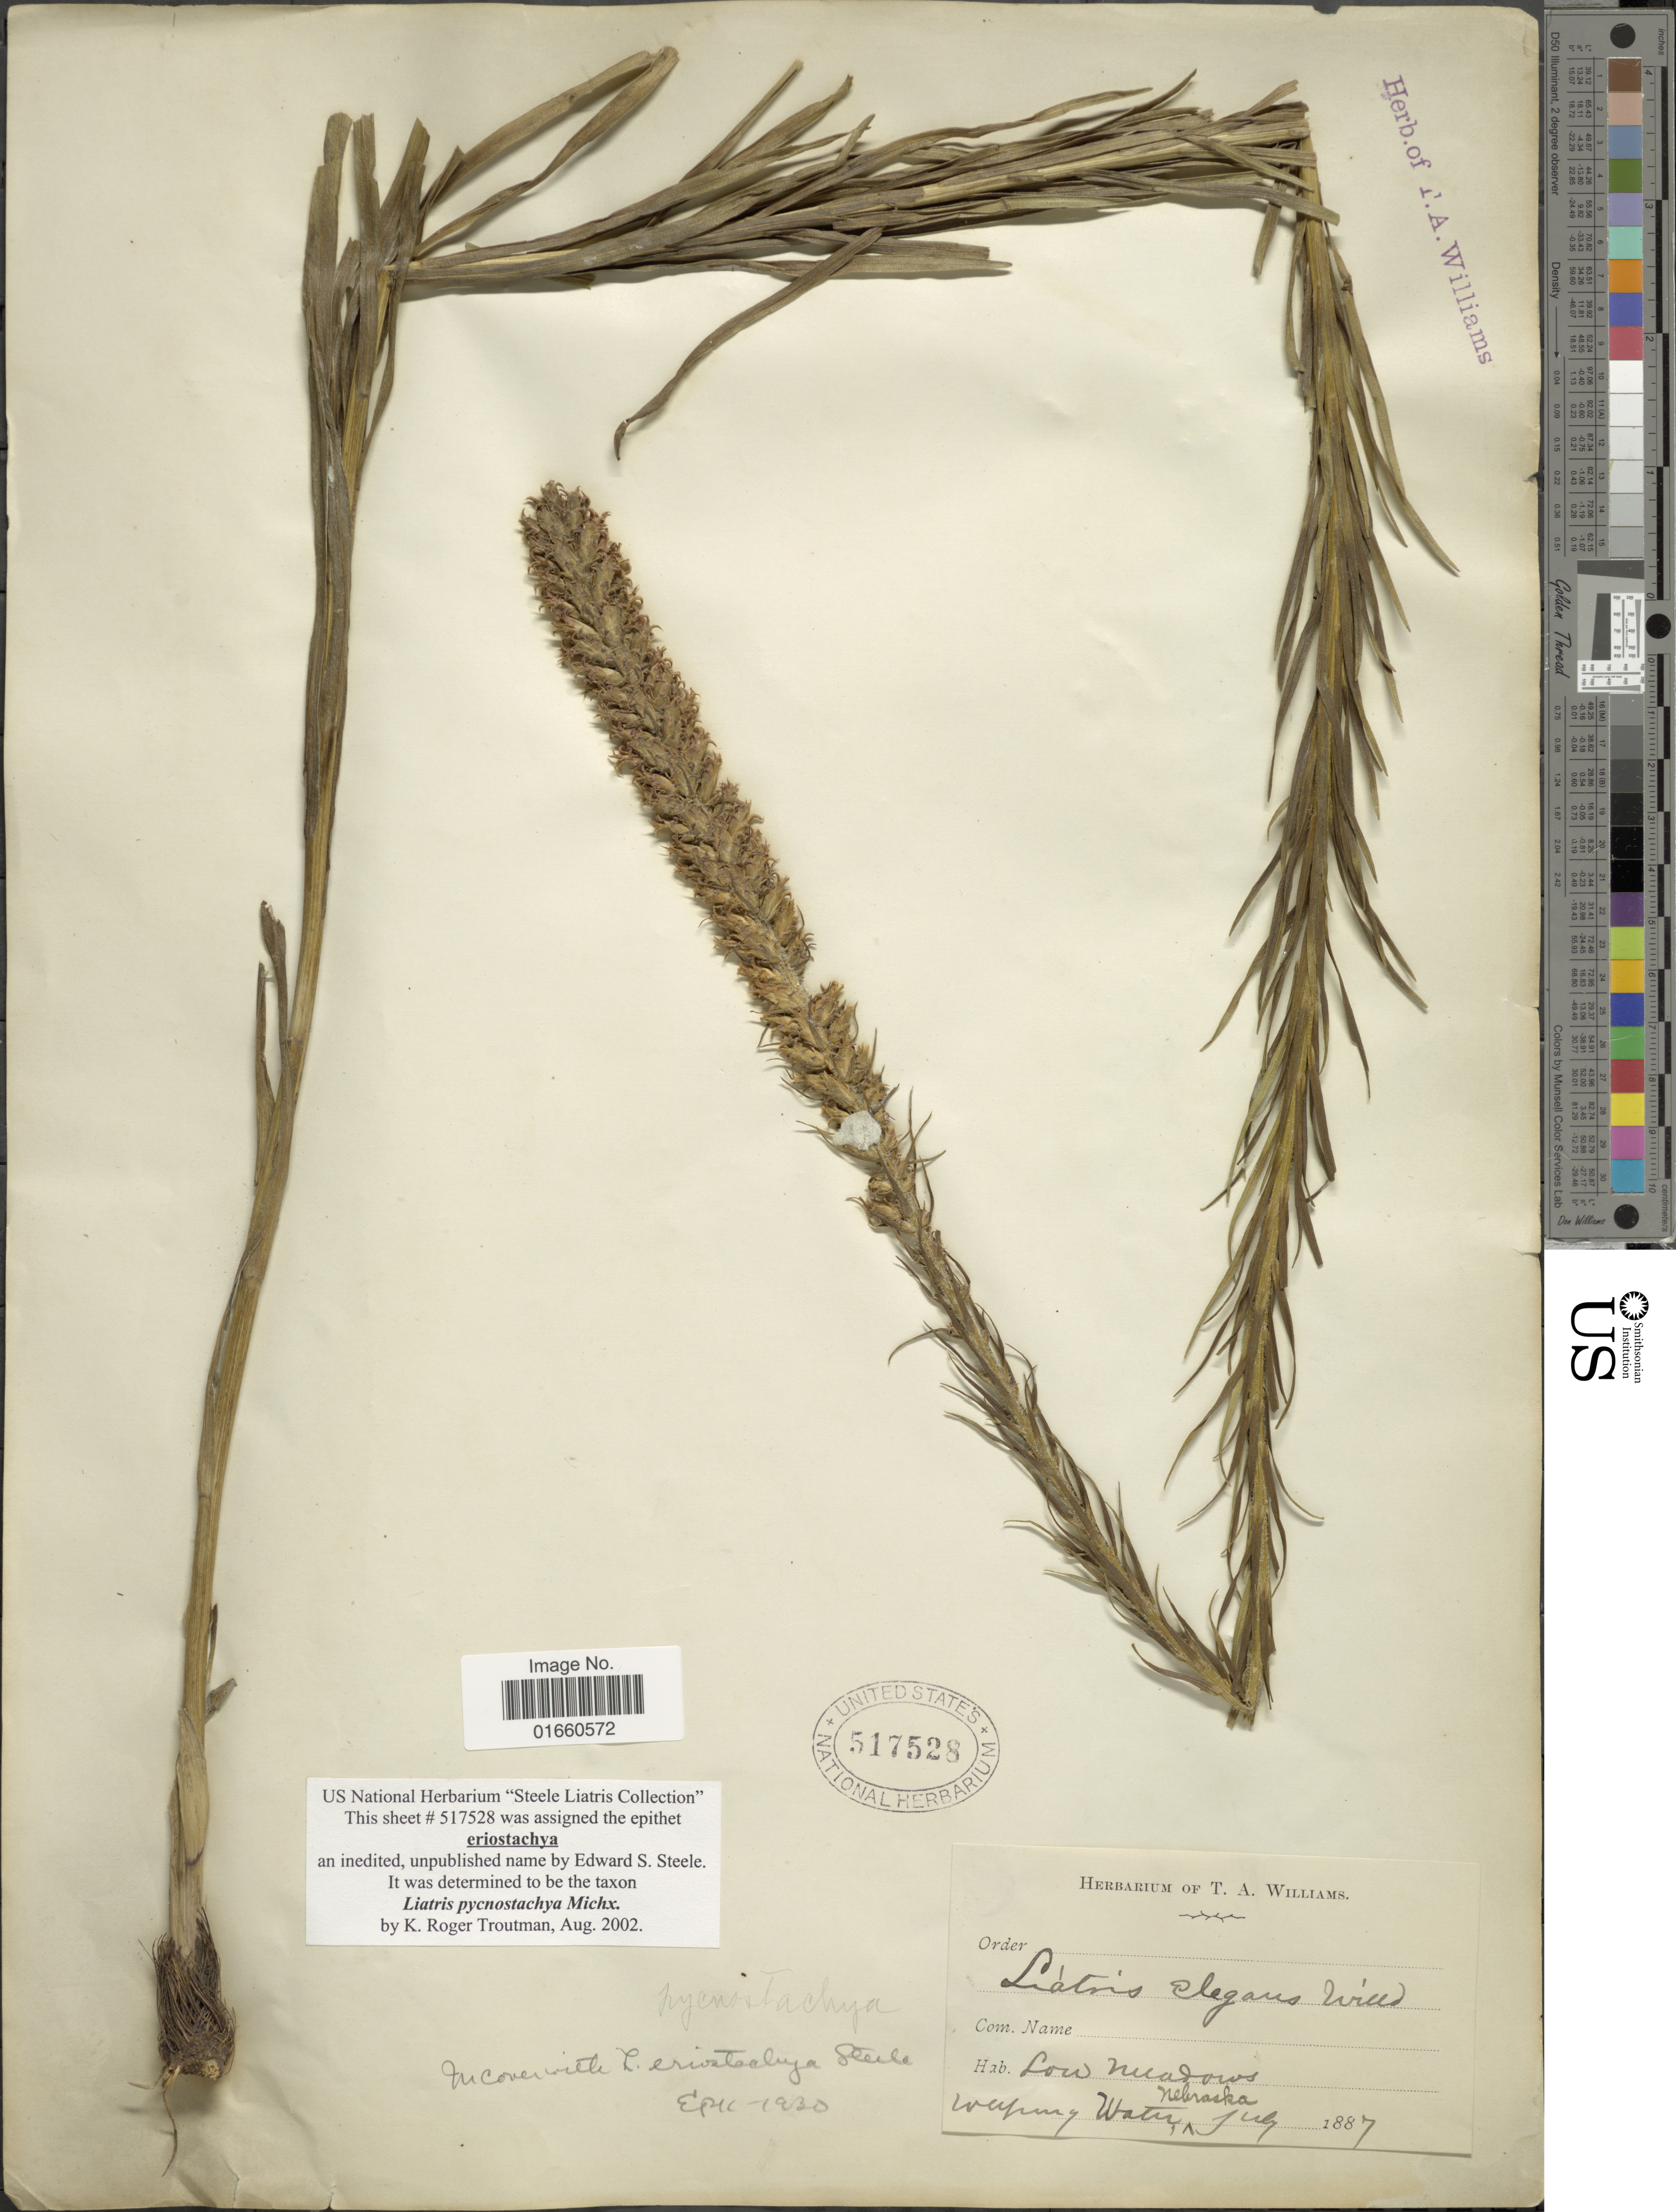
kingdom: Plantae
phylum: Tracheophyta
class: Magnoliopsida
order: Asterales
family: Asteraceae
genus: Liatris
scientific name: Liatris pycnostachya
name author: Michx.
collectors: ex herb. Thos. A. Williams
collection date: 1887-07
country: United States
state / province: Nebraska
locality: Low meadows, Weeping Water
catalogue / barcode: US 517528